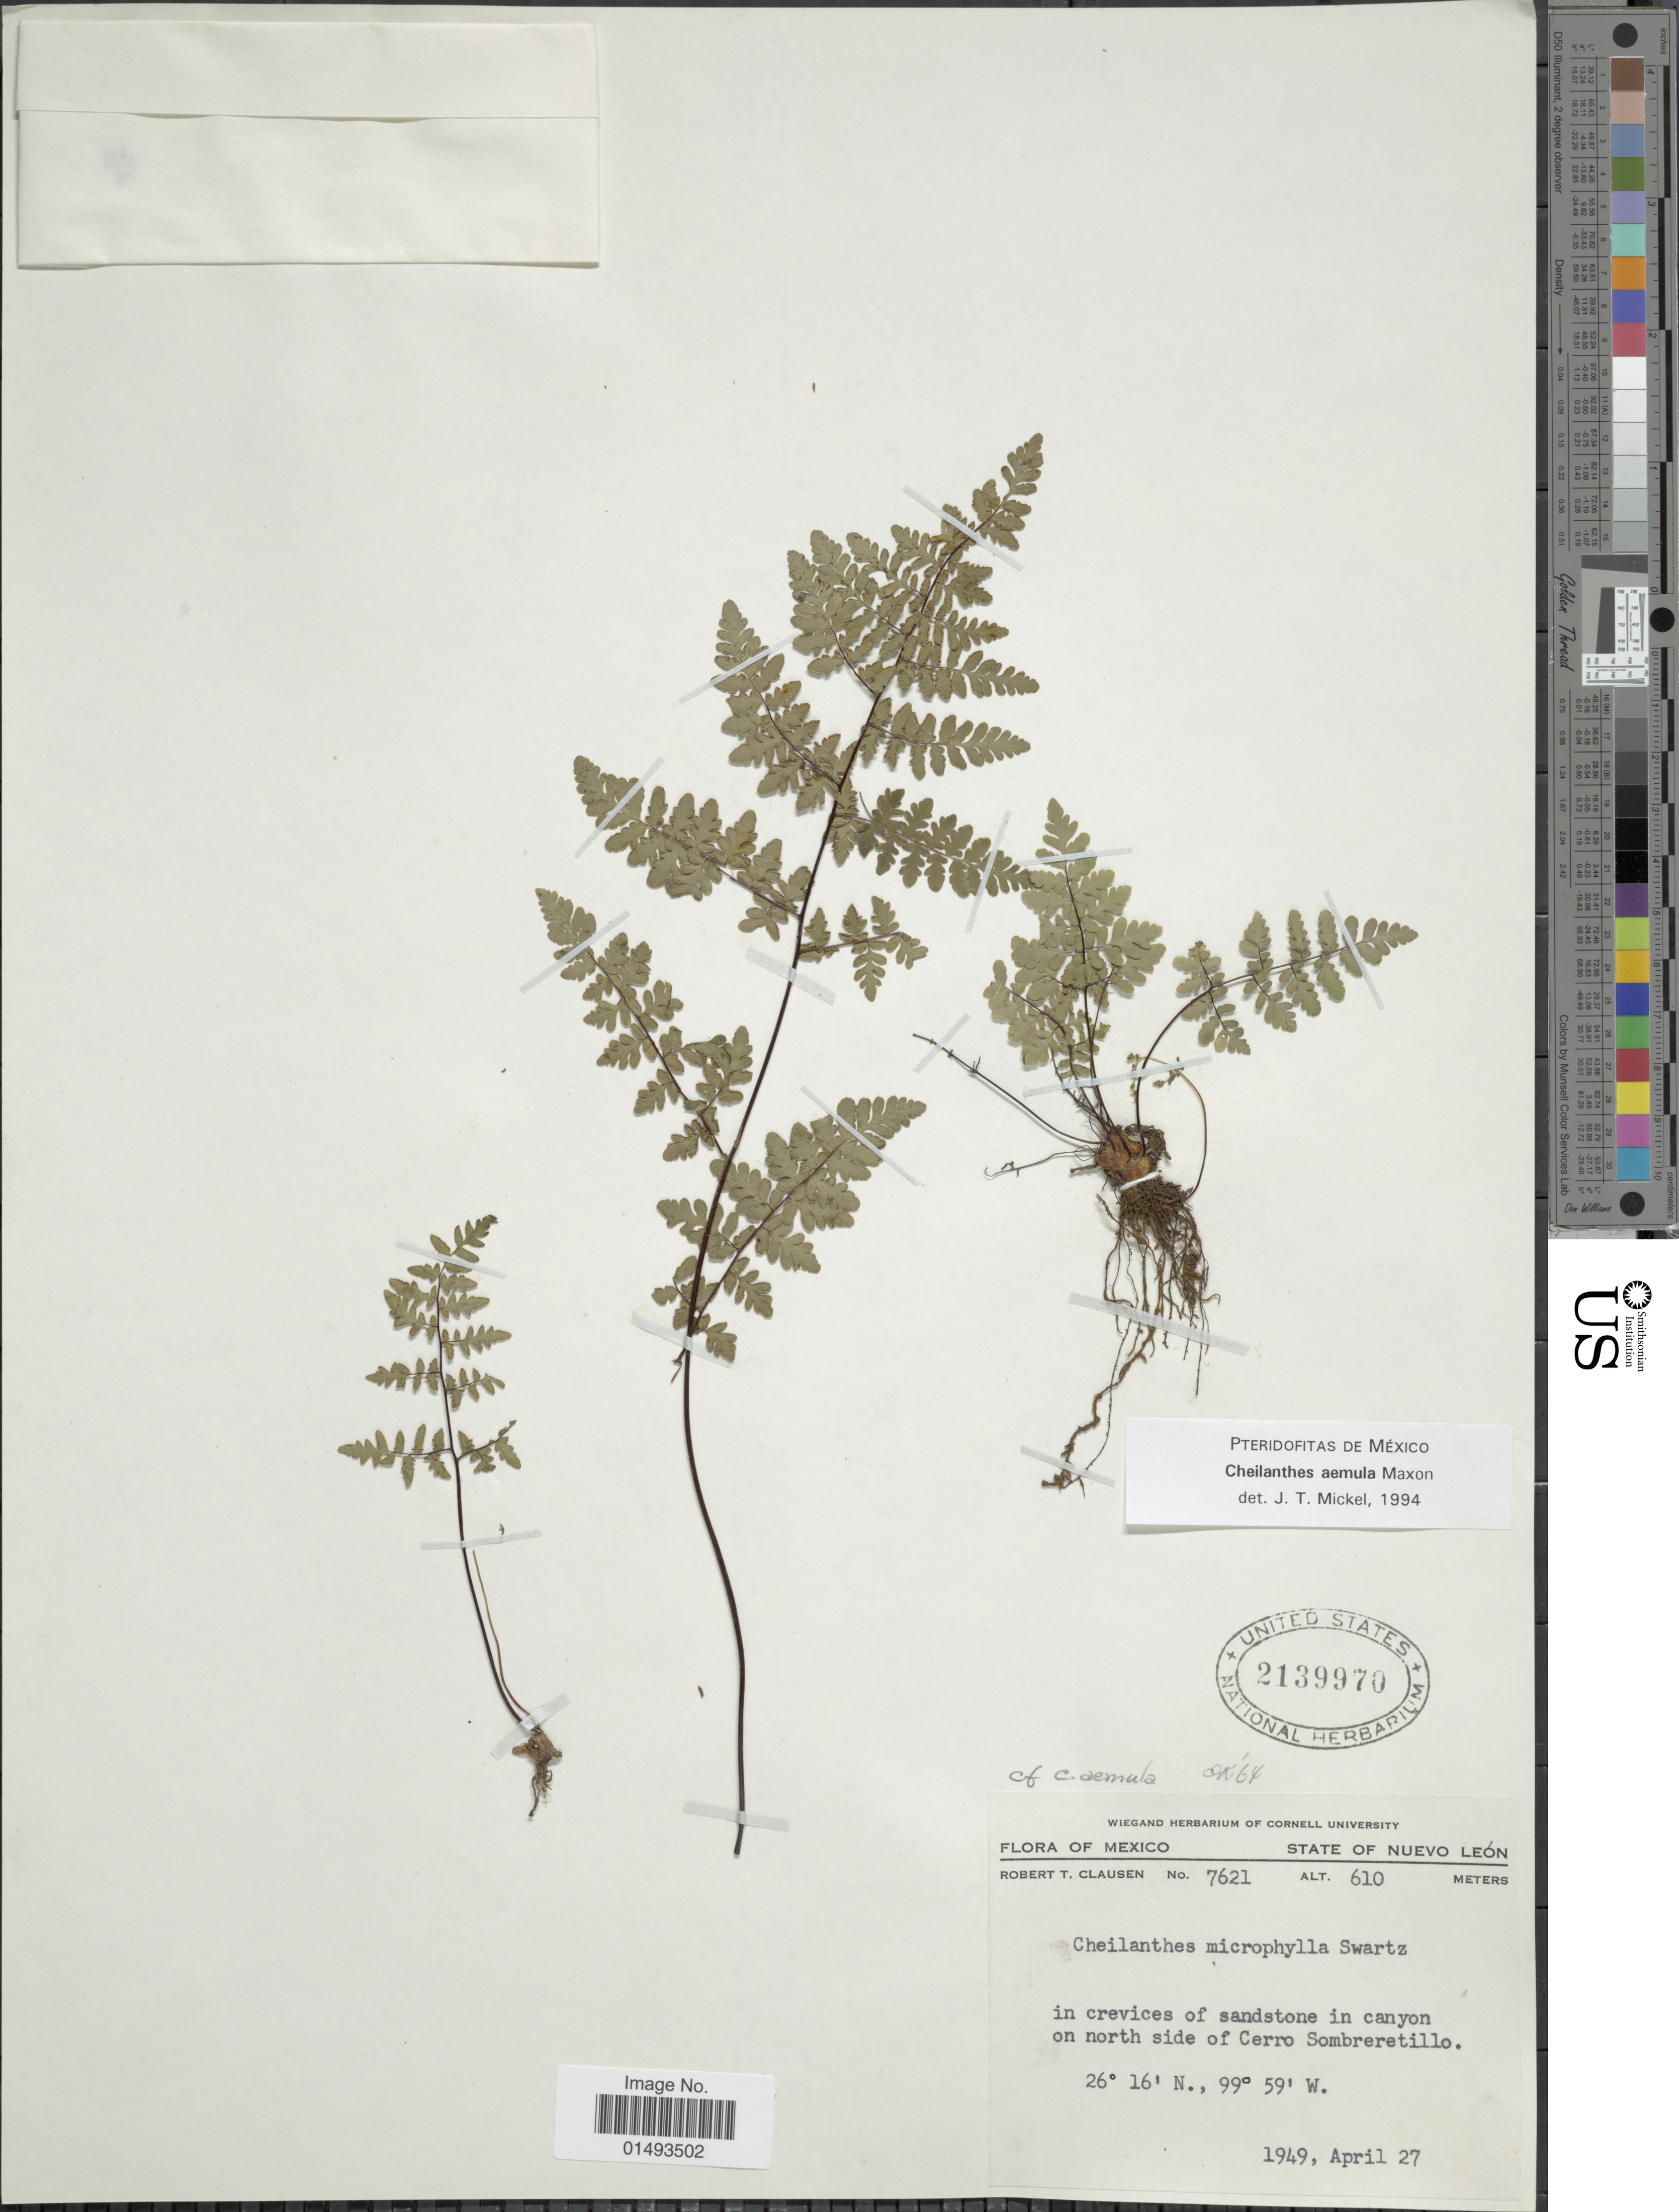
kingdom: Plantae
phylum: Tracheophyta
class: Polypodiopsida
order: Polypodiales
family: Pteridaceae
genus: Myriopteris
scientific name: Myriopteris aemula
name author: (Maxon) Grusz & Windham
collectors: R. T. Clausen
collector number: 7621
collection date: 1949-04-27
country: Mexico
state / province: Nuevo León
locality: Mexico, in crevices of sandstone in canyon on north side of Cerro Sombreretillo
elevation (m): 610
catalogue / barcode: US 21339970